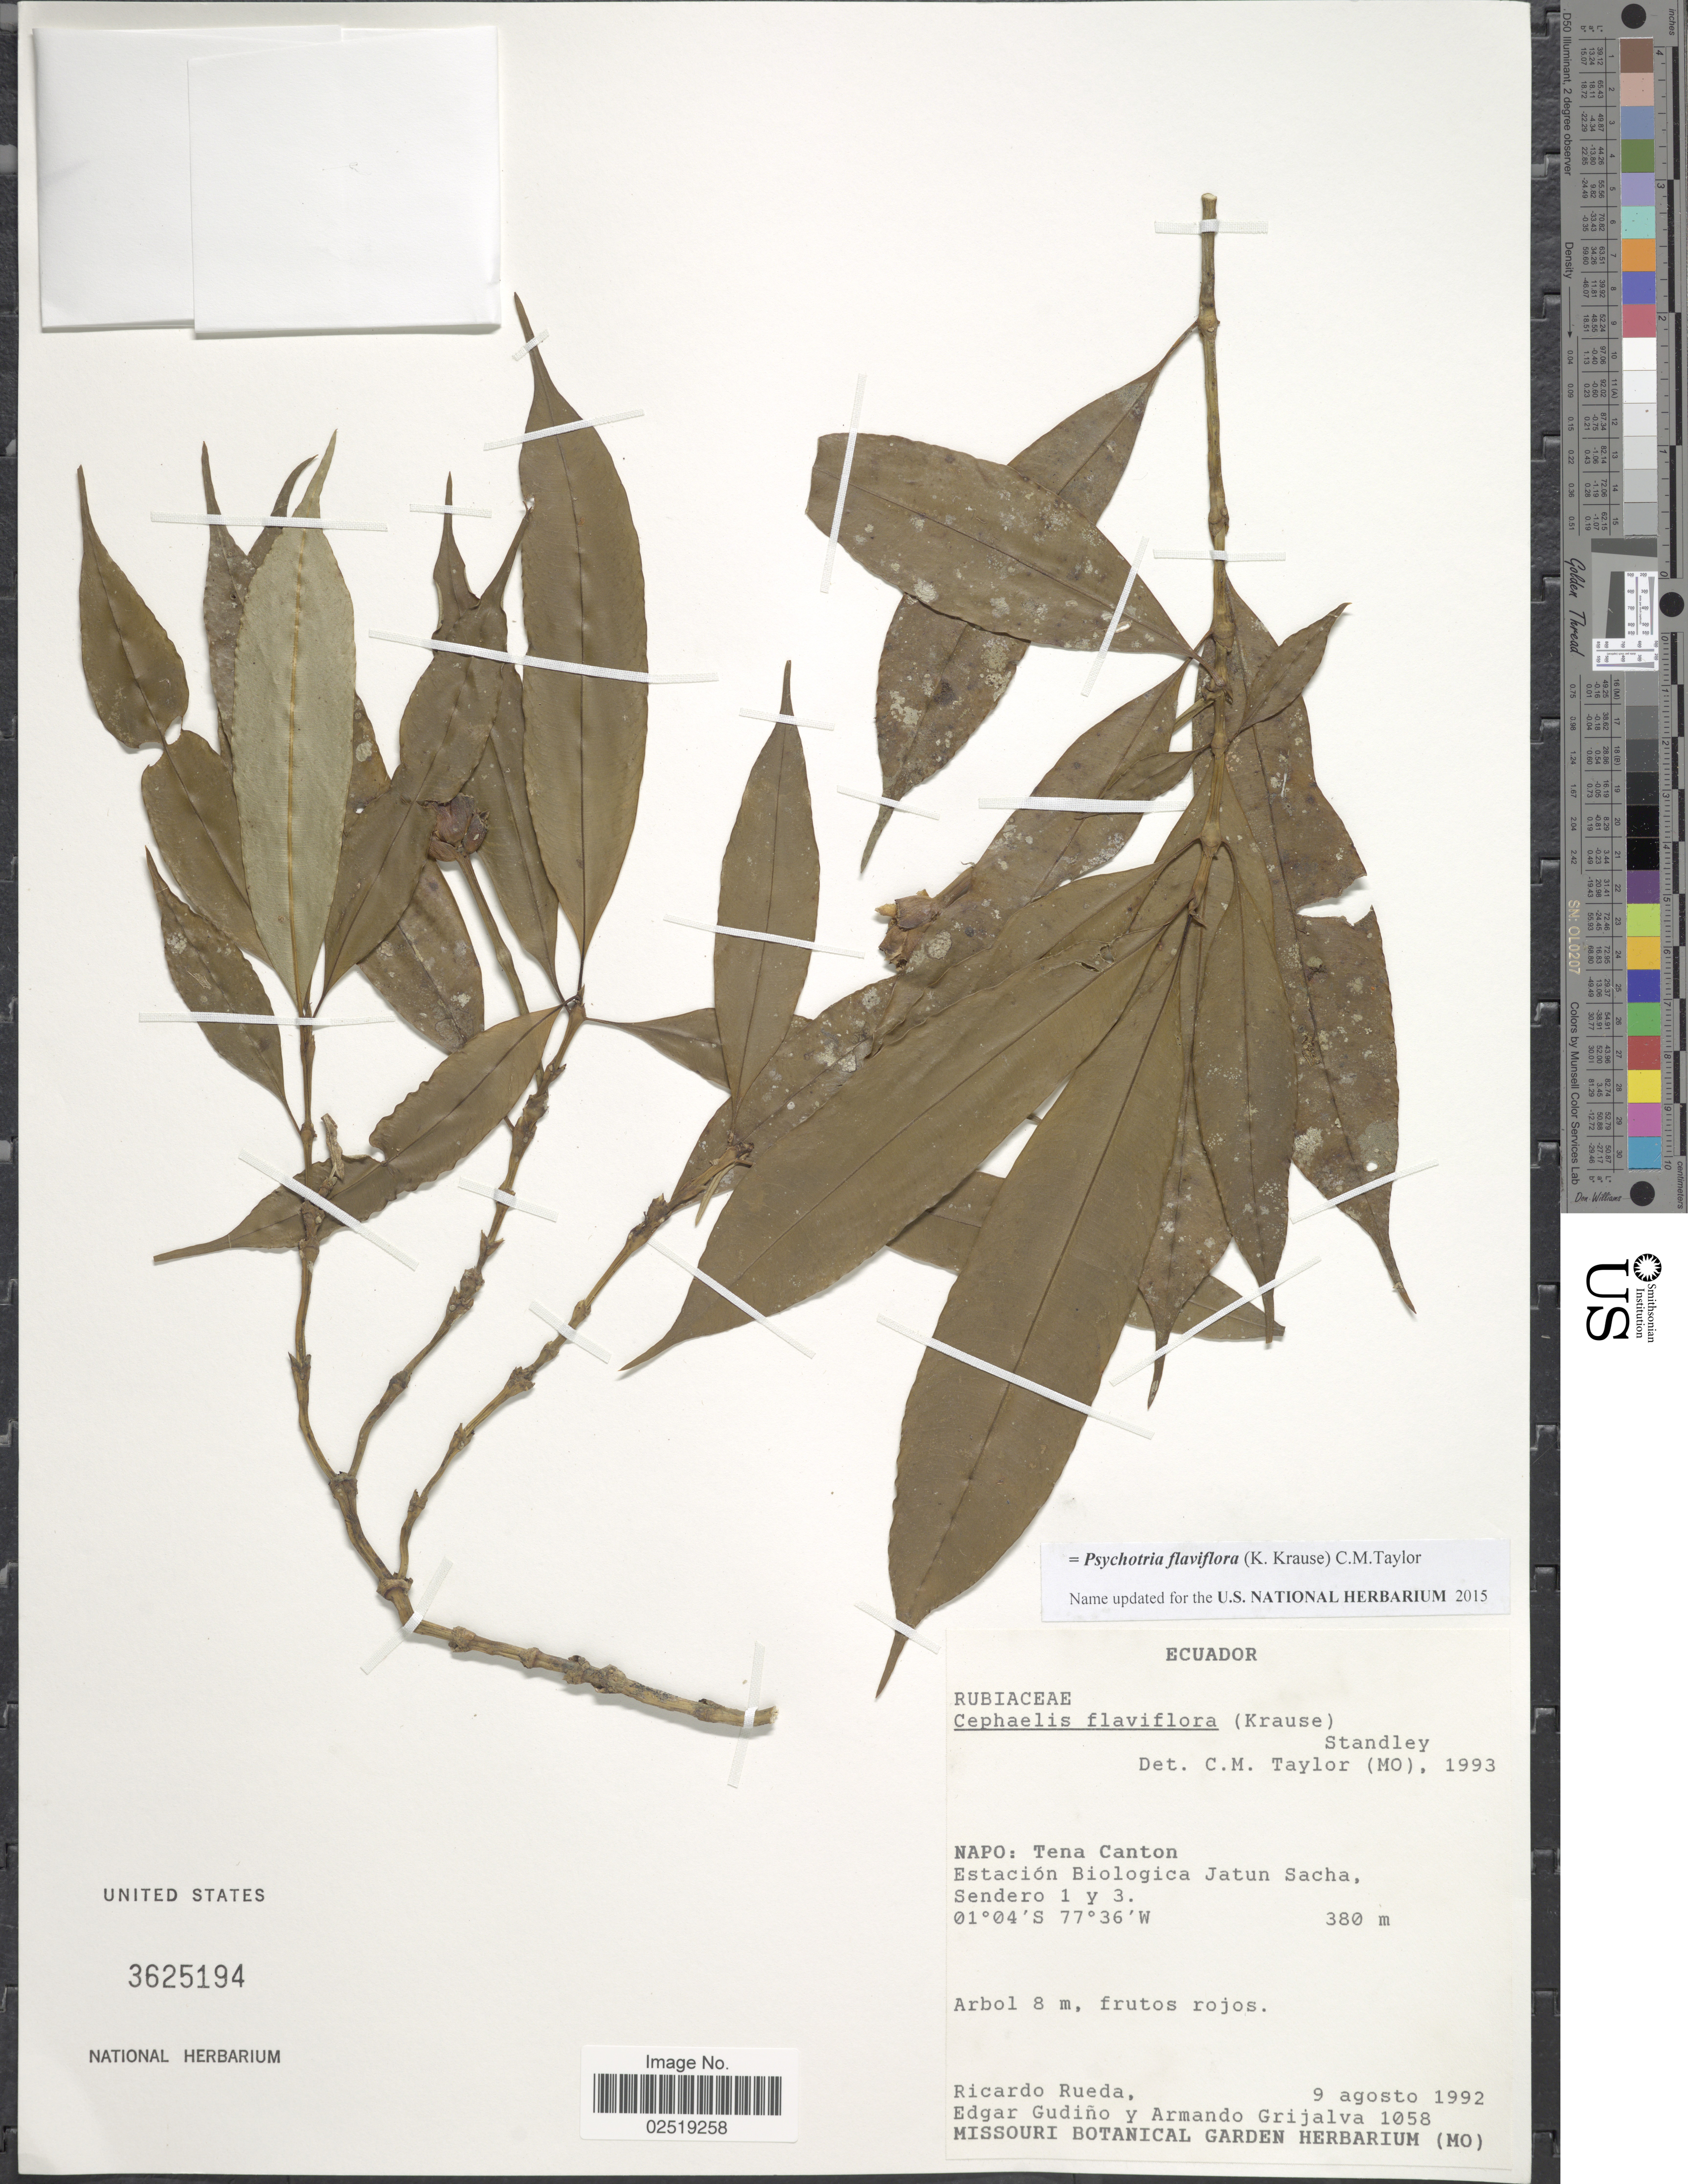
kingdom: Plantae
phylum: Tracheophyta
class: Magnoliopsida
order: Gentianales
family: Rubiaceae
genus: Psychotria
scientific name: Psychotria flaviflora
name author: (K. Krause) C.M. Taylor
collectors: R. Rueda, E. Gudiño & A. Grijalva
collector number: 1058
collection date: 1992-08-09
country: Ecuador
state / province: Napo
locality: Napo: Tena Canton. Estacion Biologica Jatun Sacha. Sendero 1 y 3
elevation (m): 380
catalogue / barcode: US 3625194